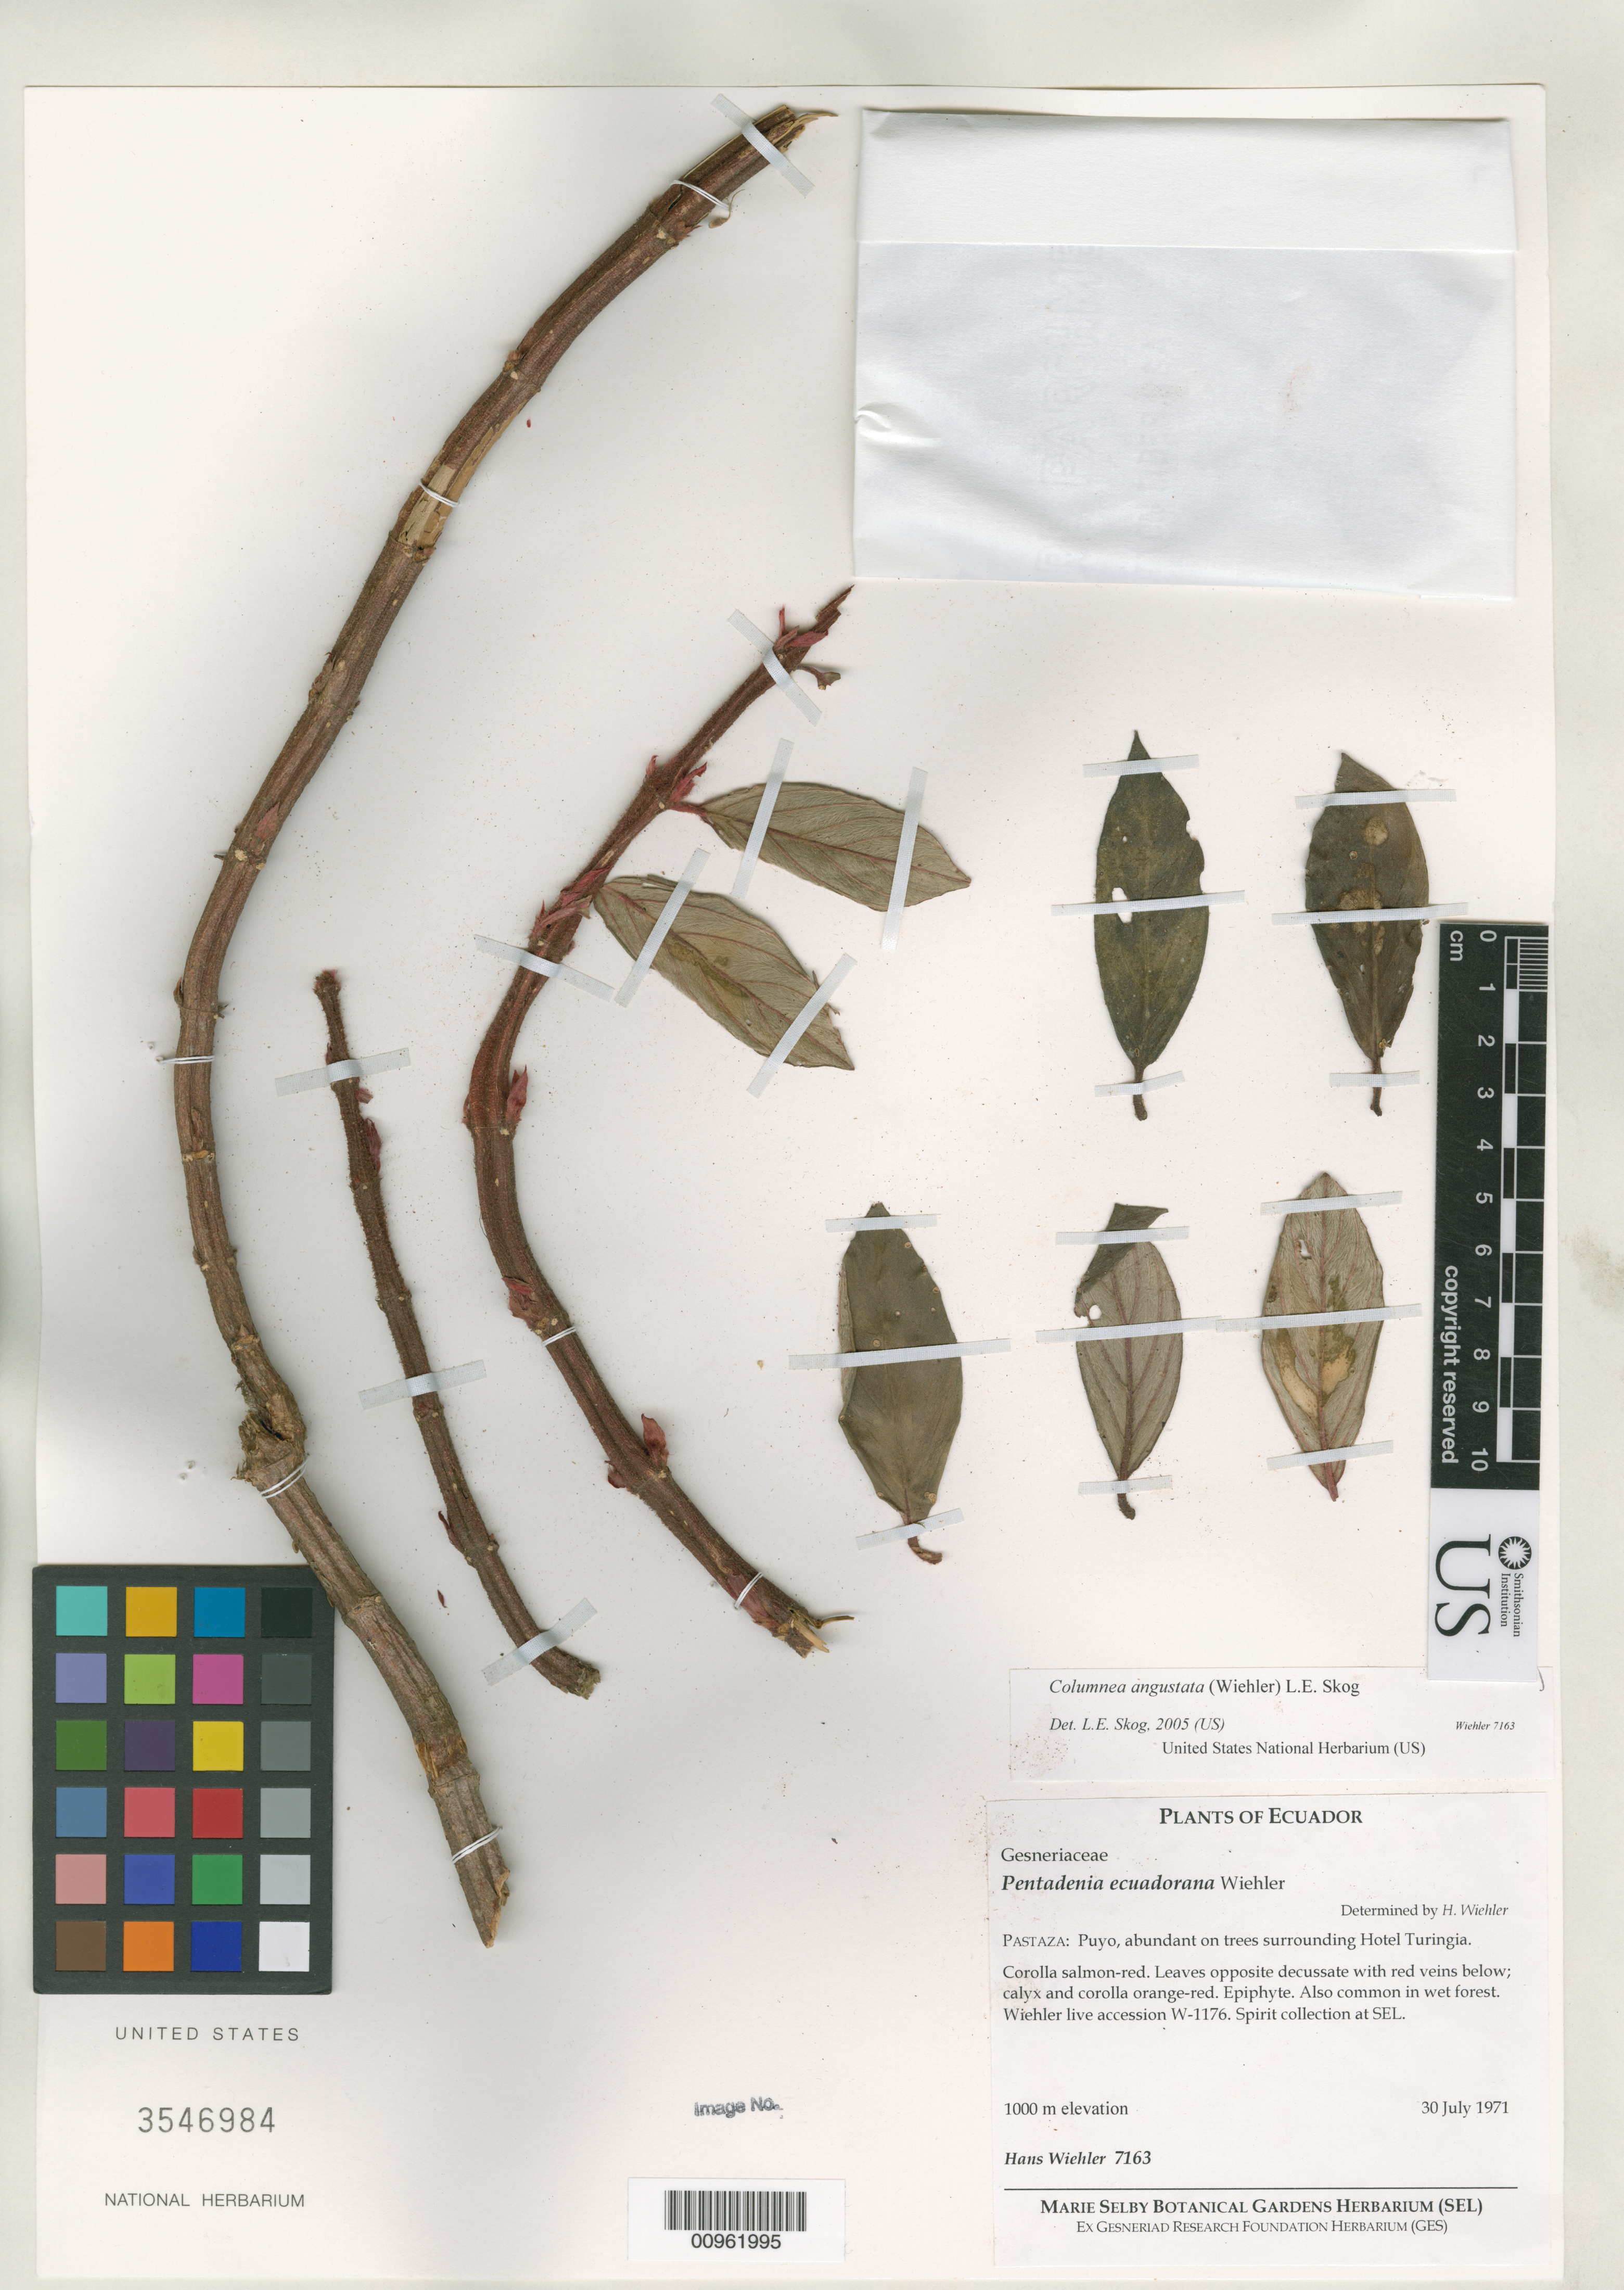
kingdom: Plantae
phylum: Tracheophyta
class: Magnoliopsida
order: Lamiales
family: Gesneriaceae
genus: Pentadenia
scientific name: Pentadenia ecuadorana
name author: Wiehler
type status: Isotype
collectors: H. J. Wiehler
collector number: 7163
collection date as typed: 30 Jul 1971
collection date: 1971-07-30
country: Ecuador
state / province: Pastaza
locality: Pastaza: Puyo, abundant on trees surrounding Hotel Turingia.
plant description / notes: Wiehler live accession W-1176.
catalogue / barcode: US 3546984